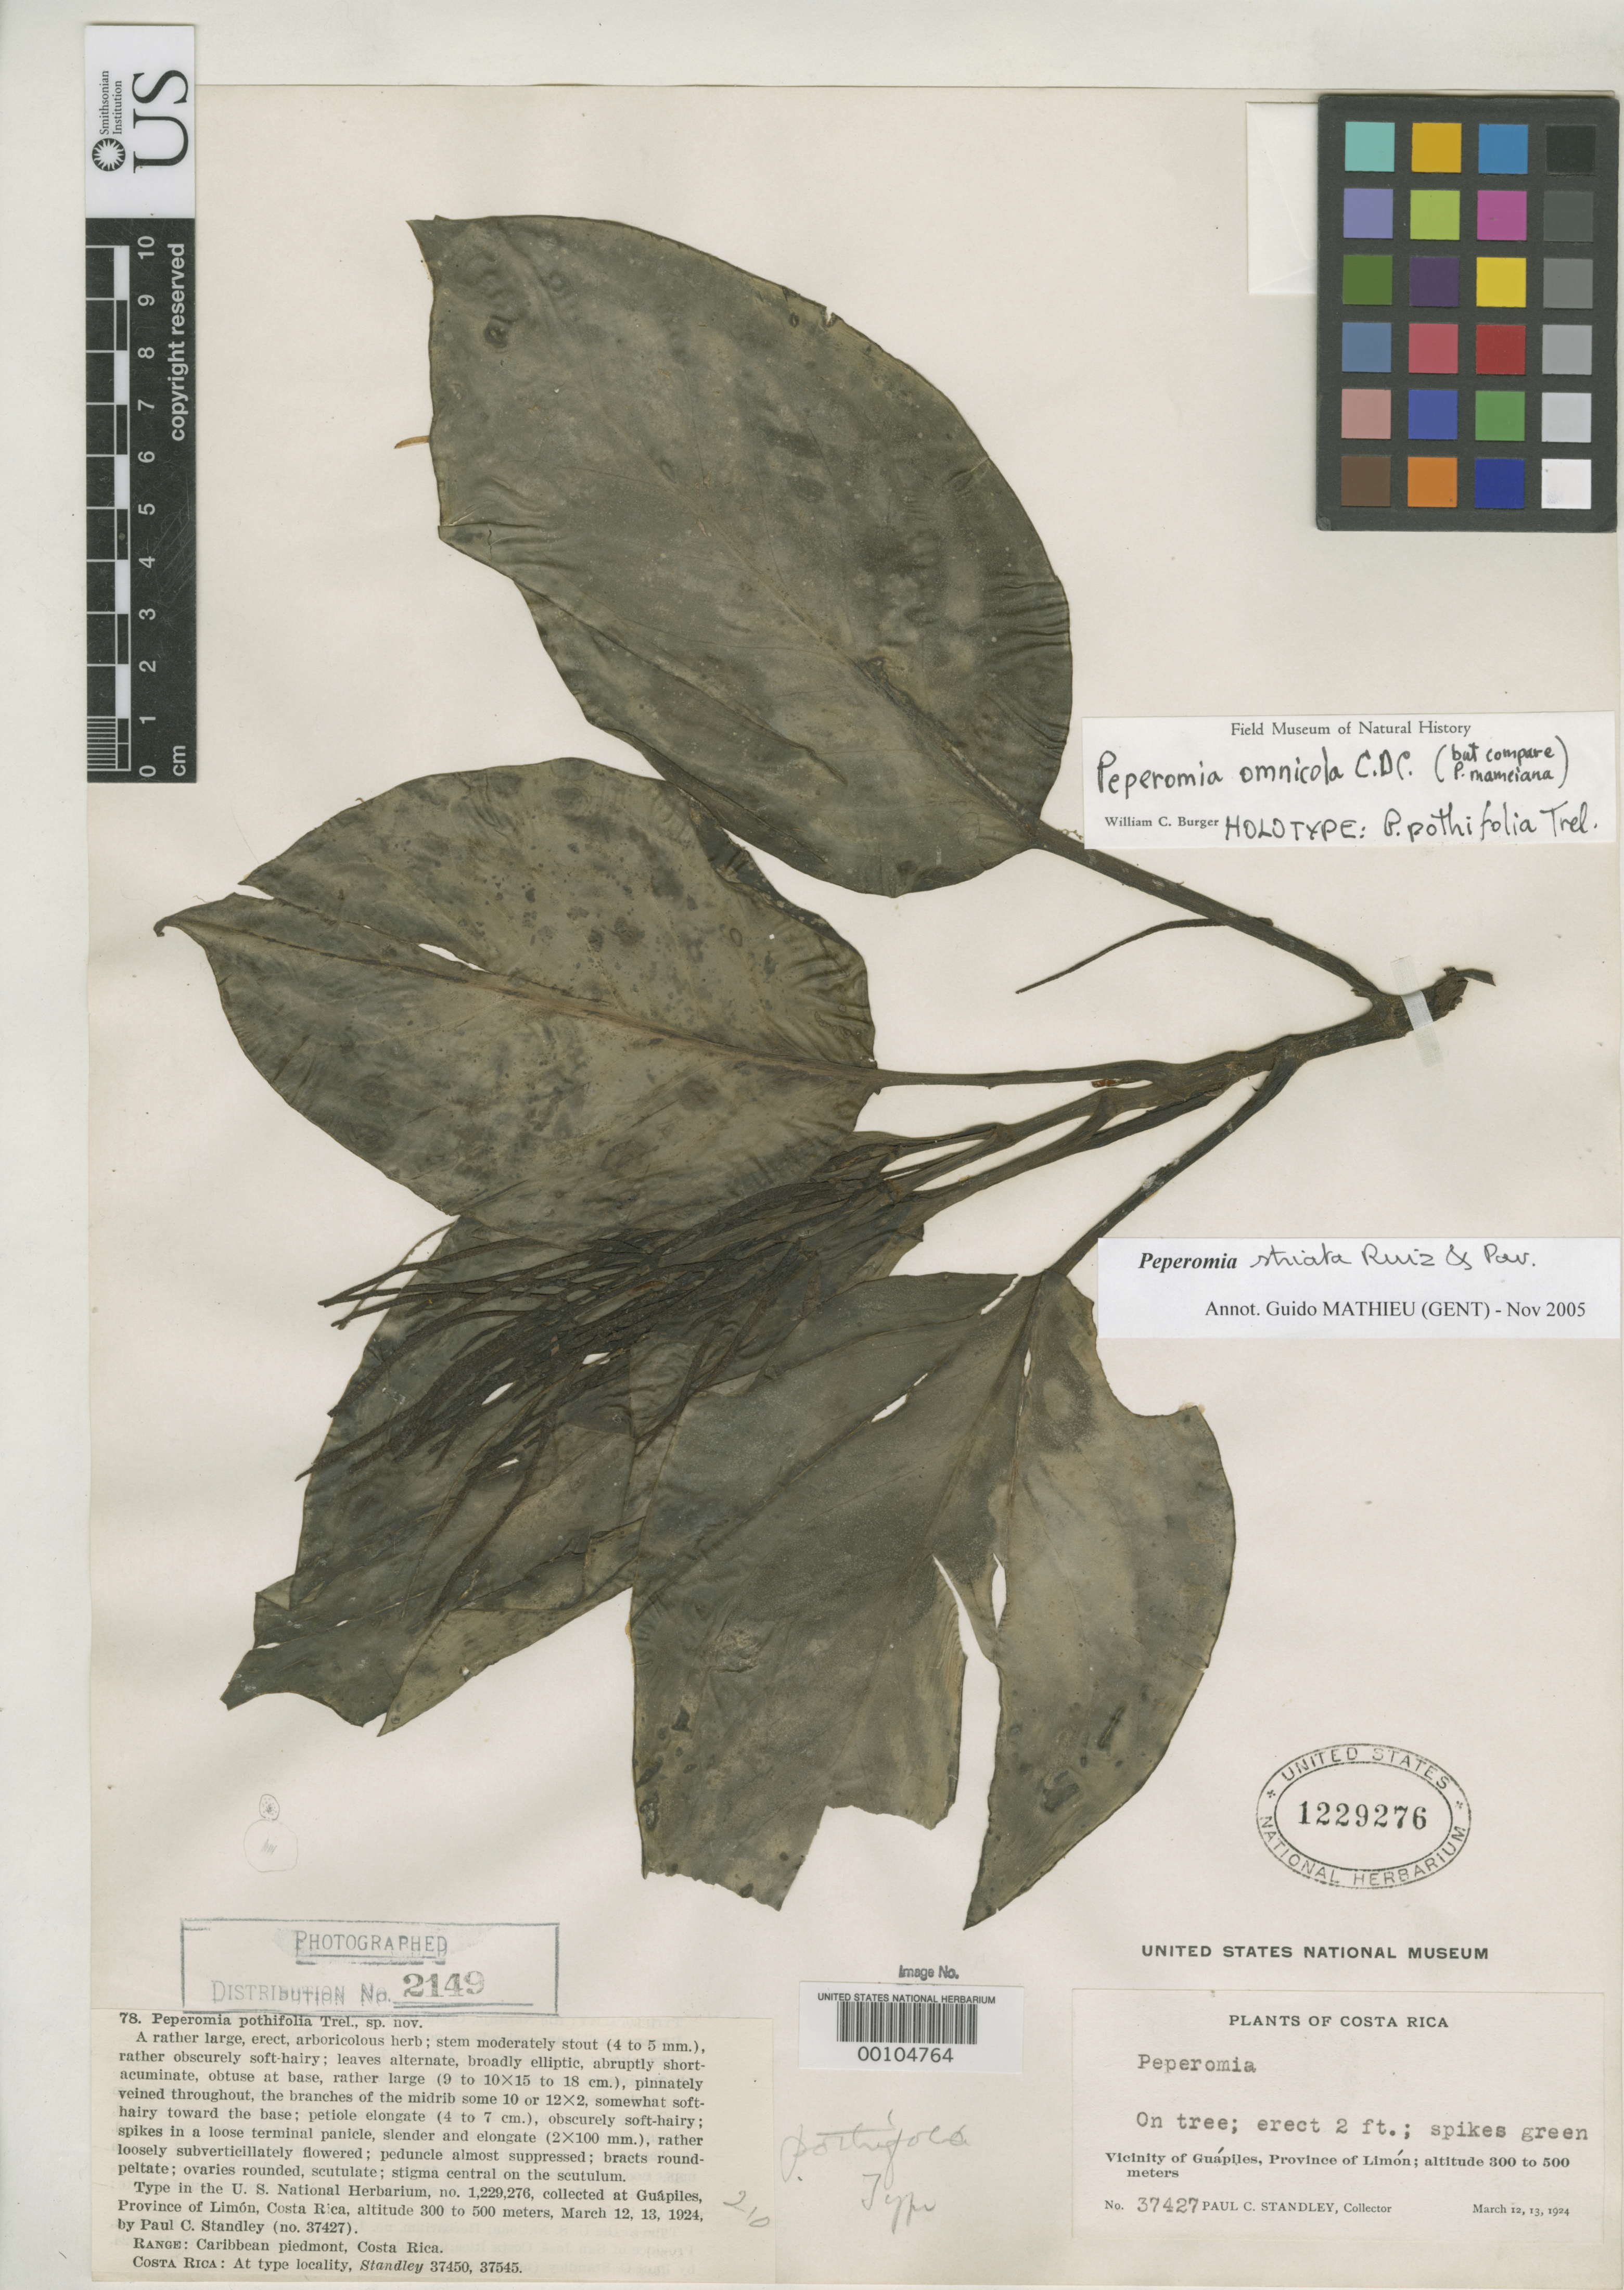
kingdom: Plantae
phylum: Tracheophyta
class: Magnoliopsida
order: Piperales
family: Piperaceae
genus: Peperomia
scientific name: Peperomia pothifolia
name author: Trel.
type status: Holotype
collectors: P. C. Standley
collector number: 37427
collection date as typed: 12 Mar 1924 to 13 Mar 1924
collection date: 1924-03-12/1924-03-13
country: Costa Rica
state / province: Limón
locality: Guapiles.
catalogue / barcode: US 1229276